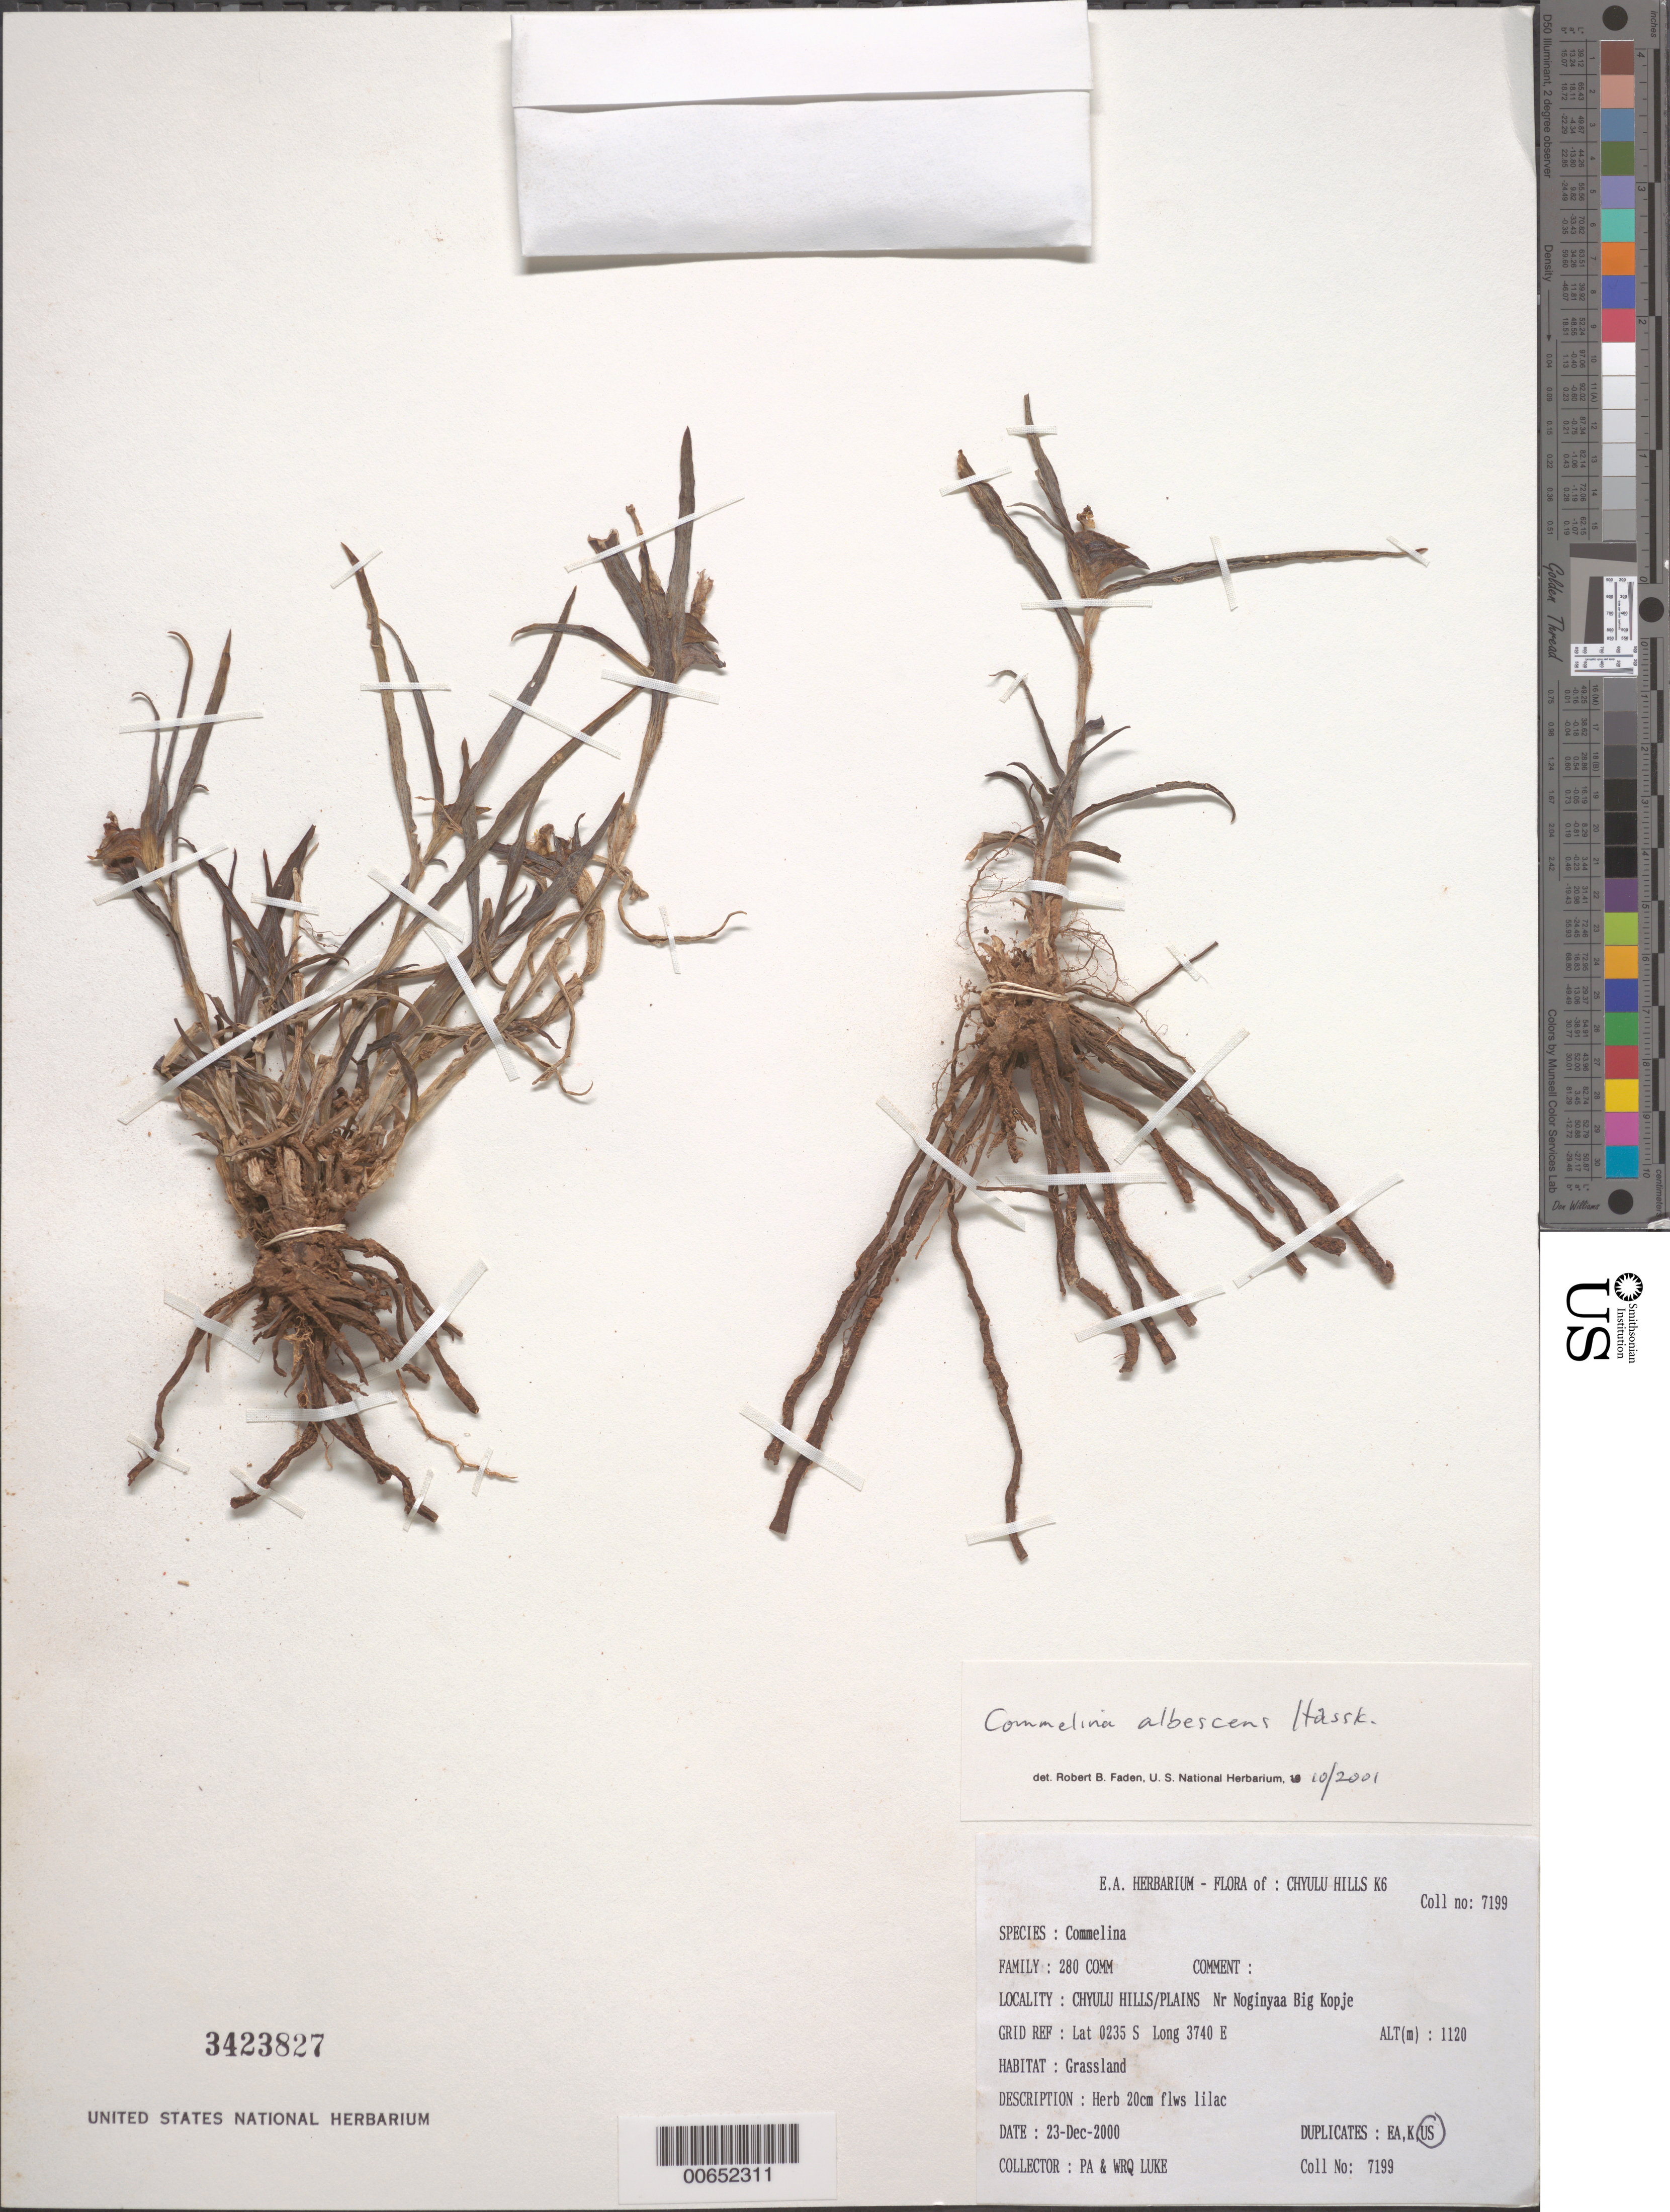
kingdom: Plantae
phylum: Tracheophyta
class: Liliopsida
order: Commelinales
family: Commelinaceae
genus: Commelina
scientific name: Commelina albescens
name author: Hassk.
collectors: P. Luke & Q. Luke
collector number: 7199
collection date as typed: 23 Dec 2000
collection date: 2000-12-23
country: Kenya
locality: Near Noginyaa Big Kopje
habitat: grassland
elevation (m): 1120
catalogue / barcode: US 3423827